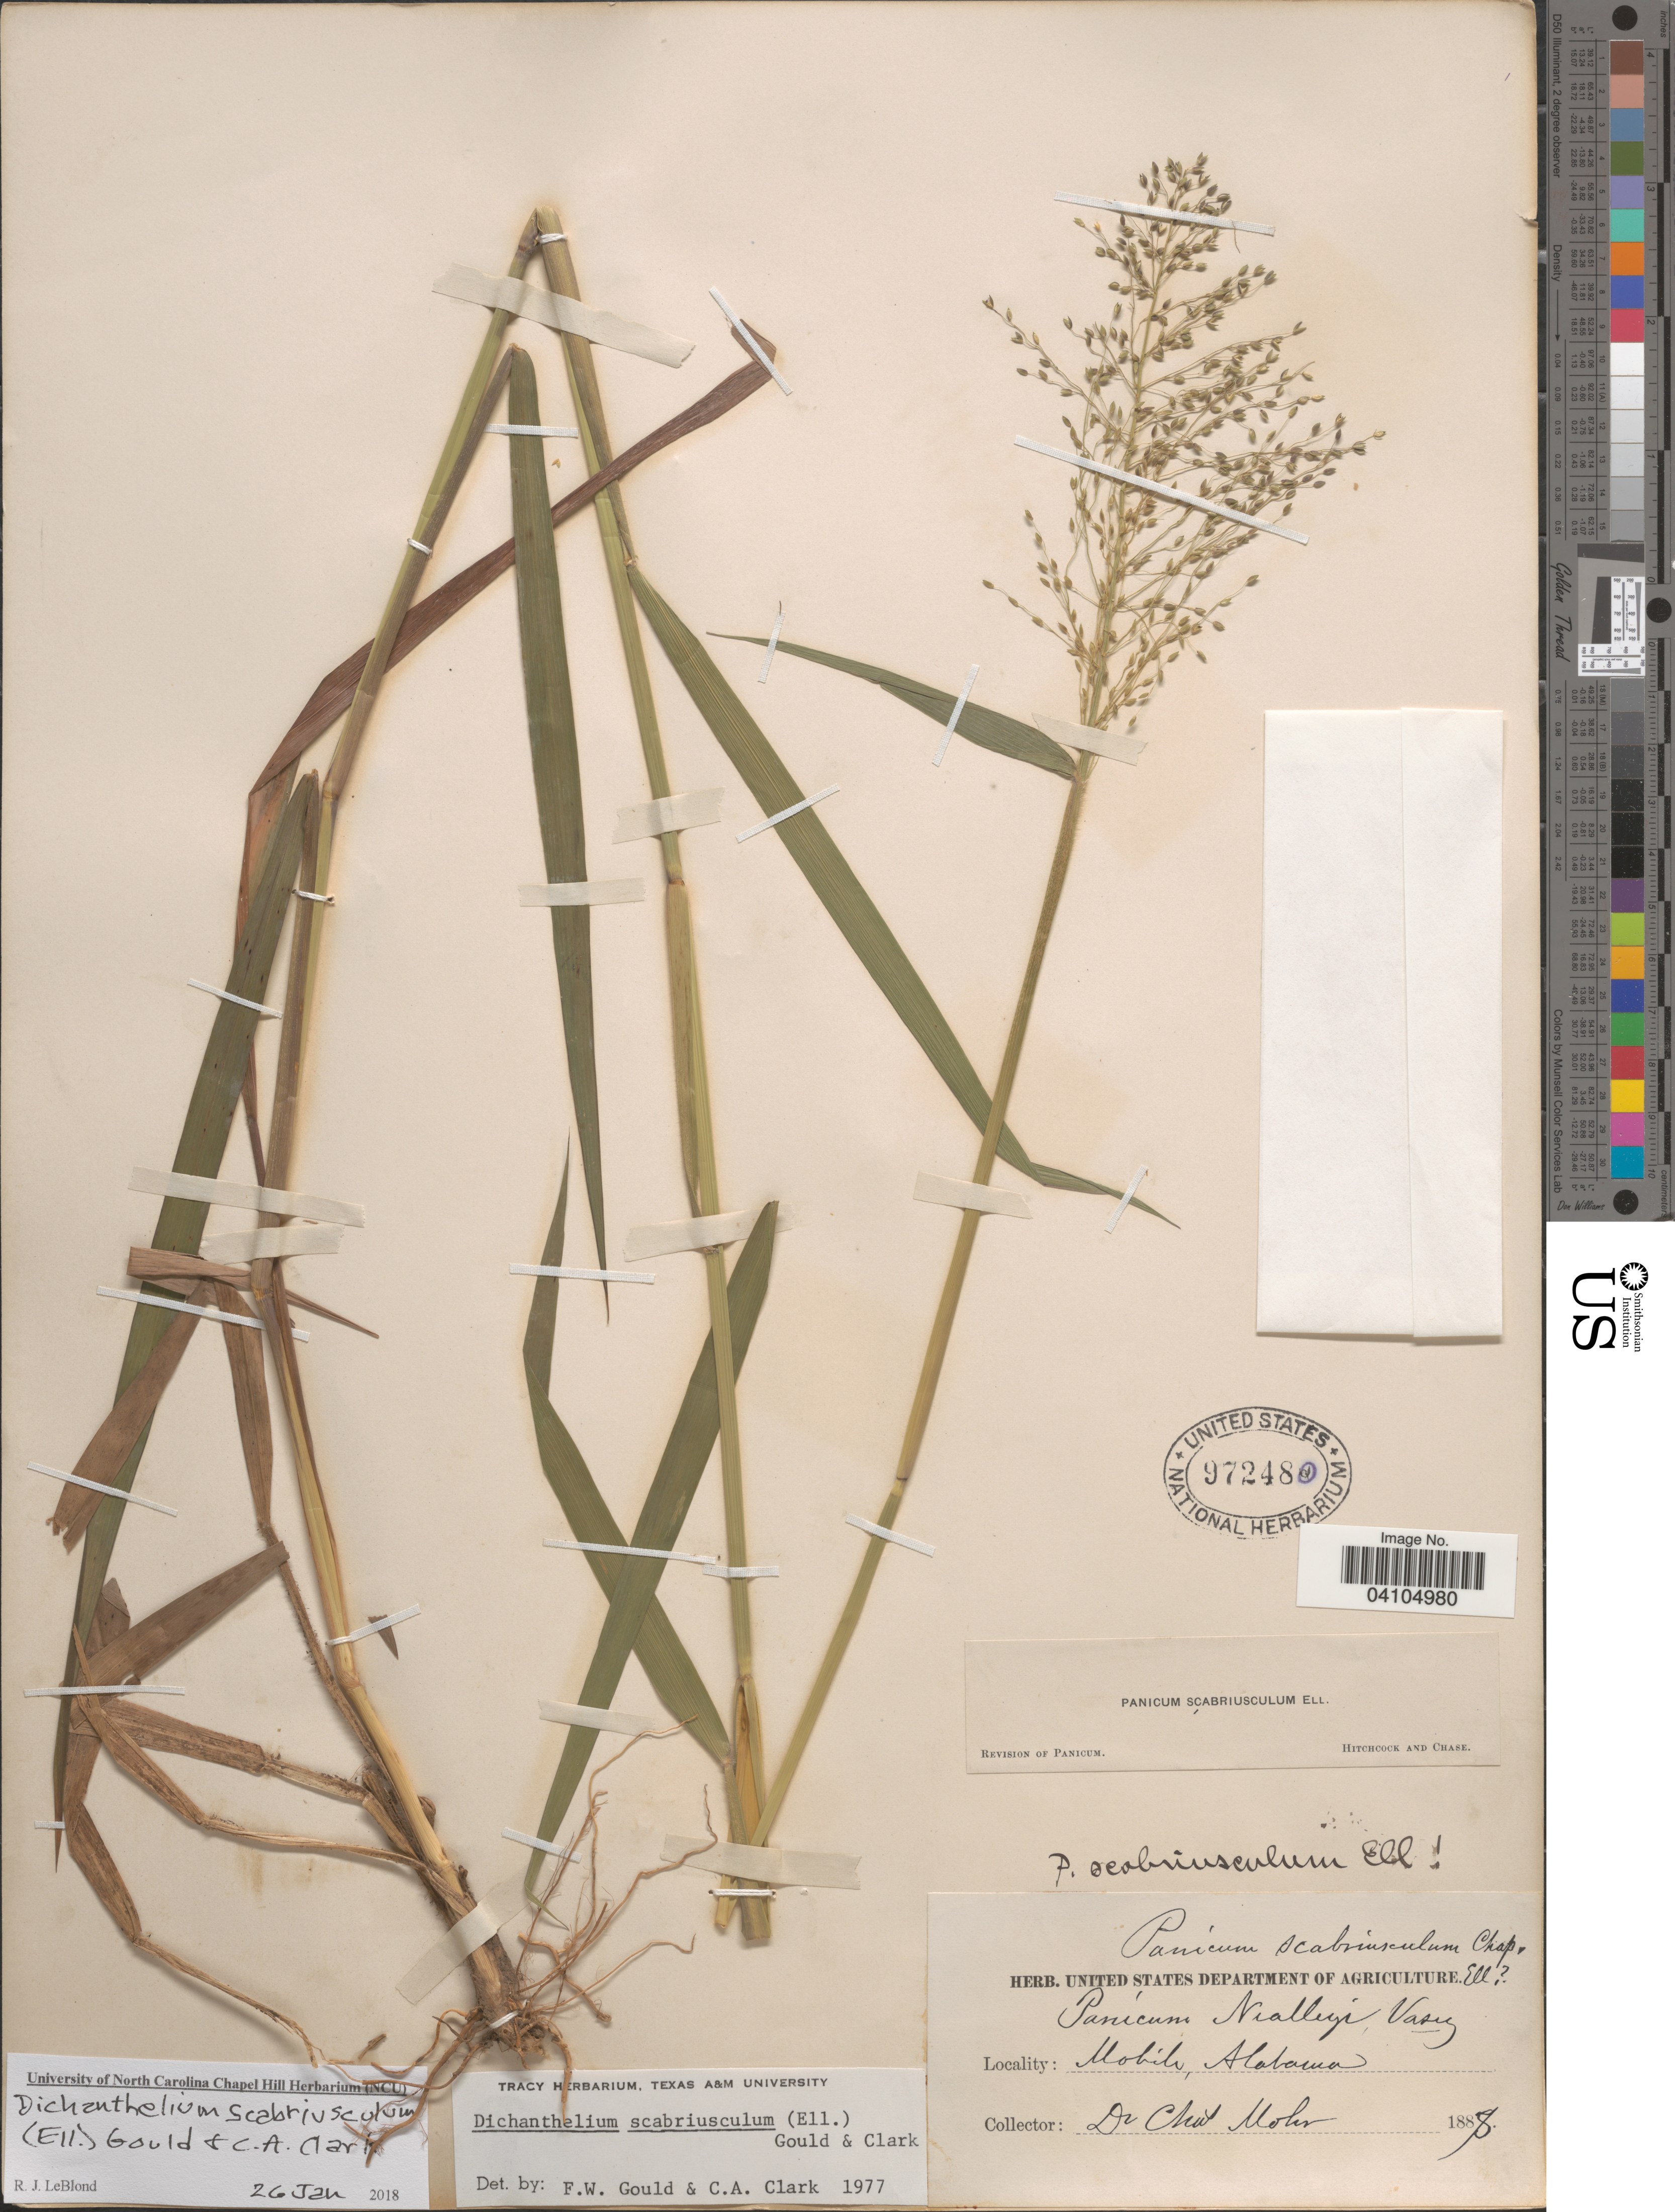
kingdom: Plantae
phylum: Tracheophyta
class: Liliopsida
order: Poales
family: Poaceae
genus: Dichanthelium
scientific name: Dichanthelium scabriusculum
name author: (Elliott) Gould & C.A. Clark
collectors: Mohr, C. T. (herbarium)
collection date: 1887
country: United States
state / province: Alabama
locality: Mobile.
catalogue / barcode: US 972480